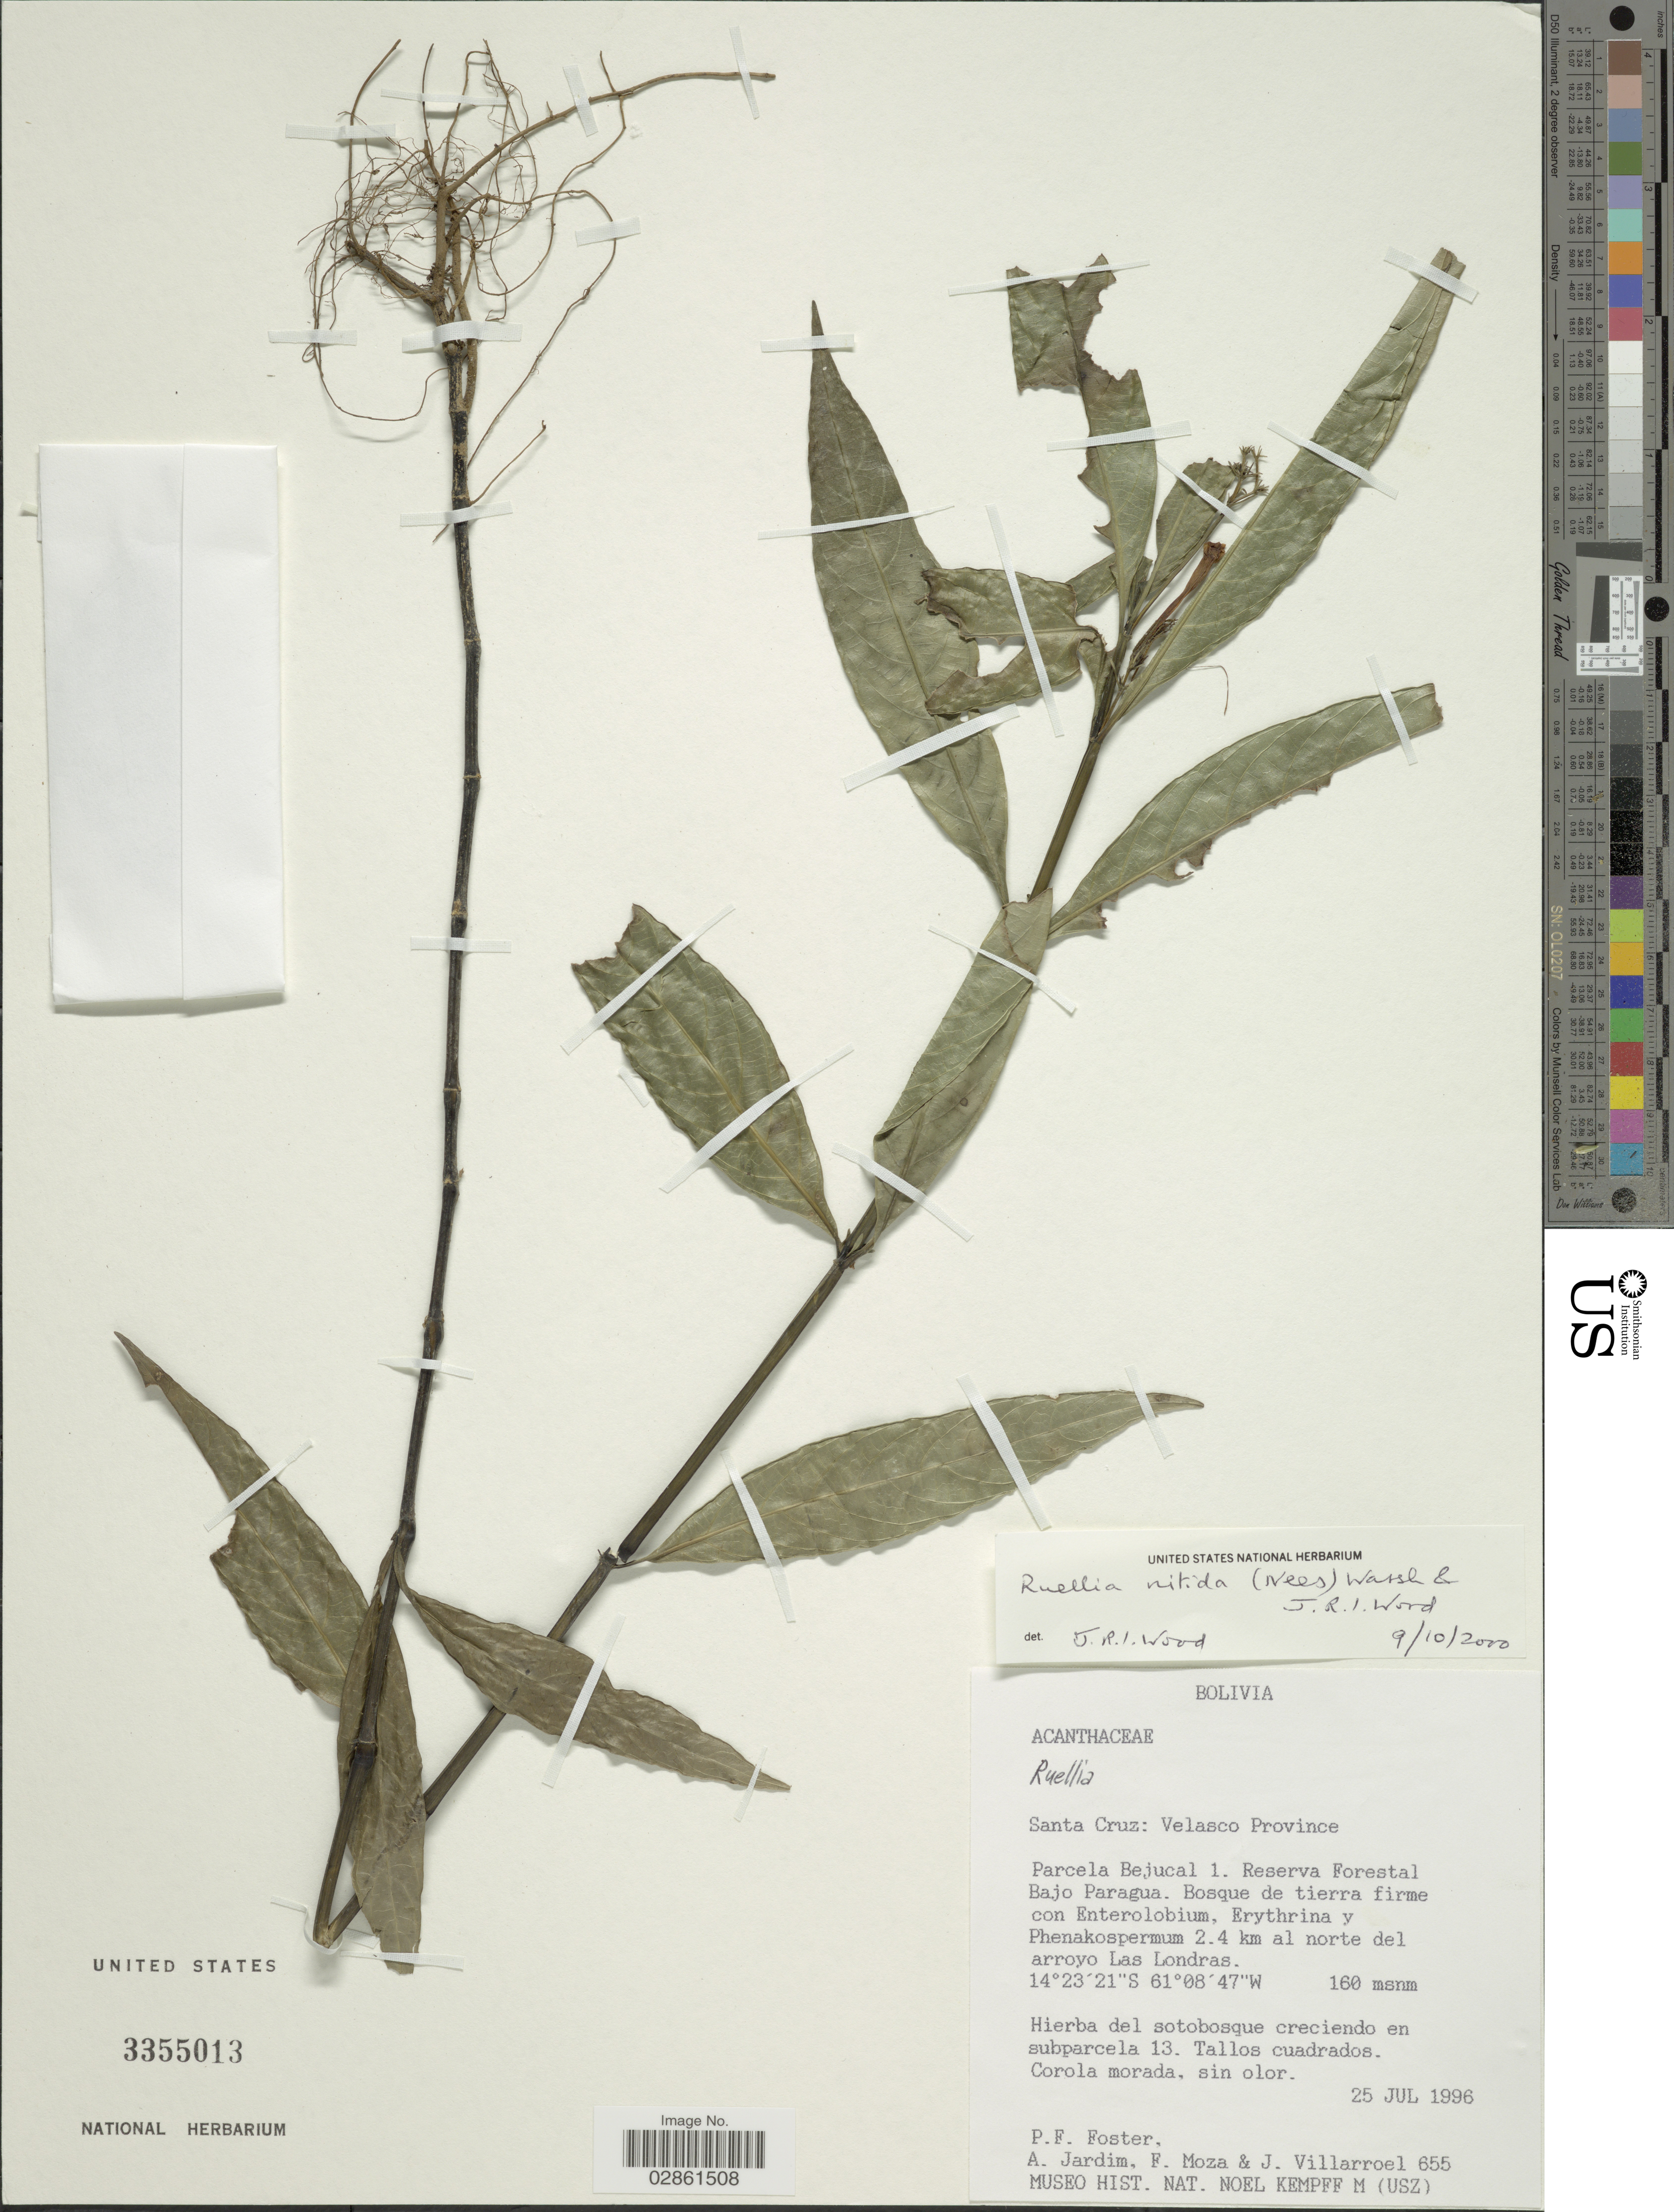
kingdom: Plantae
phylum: Tracheophyta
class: Magnoliopsida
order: Lamiales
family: Acanthaceae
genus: Ruellia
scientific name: Ruellia nitida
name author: (Nees) Wassh. & J.R.I. Wood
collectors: P. Foster, A. Jardim, F. Moza & J. Villarroel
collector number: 655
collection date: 1996-07-25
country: Bolivia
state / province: Santa Cruz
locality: Velasco Province. Parcela Bejucal 1. Reserva Forestal Bajo Paragua. 2.4 km al norte del arroyo Las Londras.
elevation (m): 160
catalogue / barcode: US 3355013